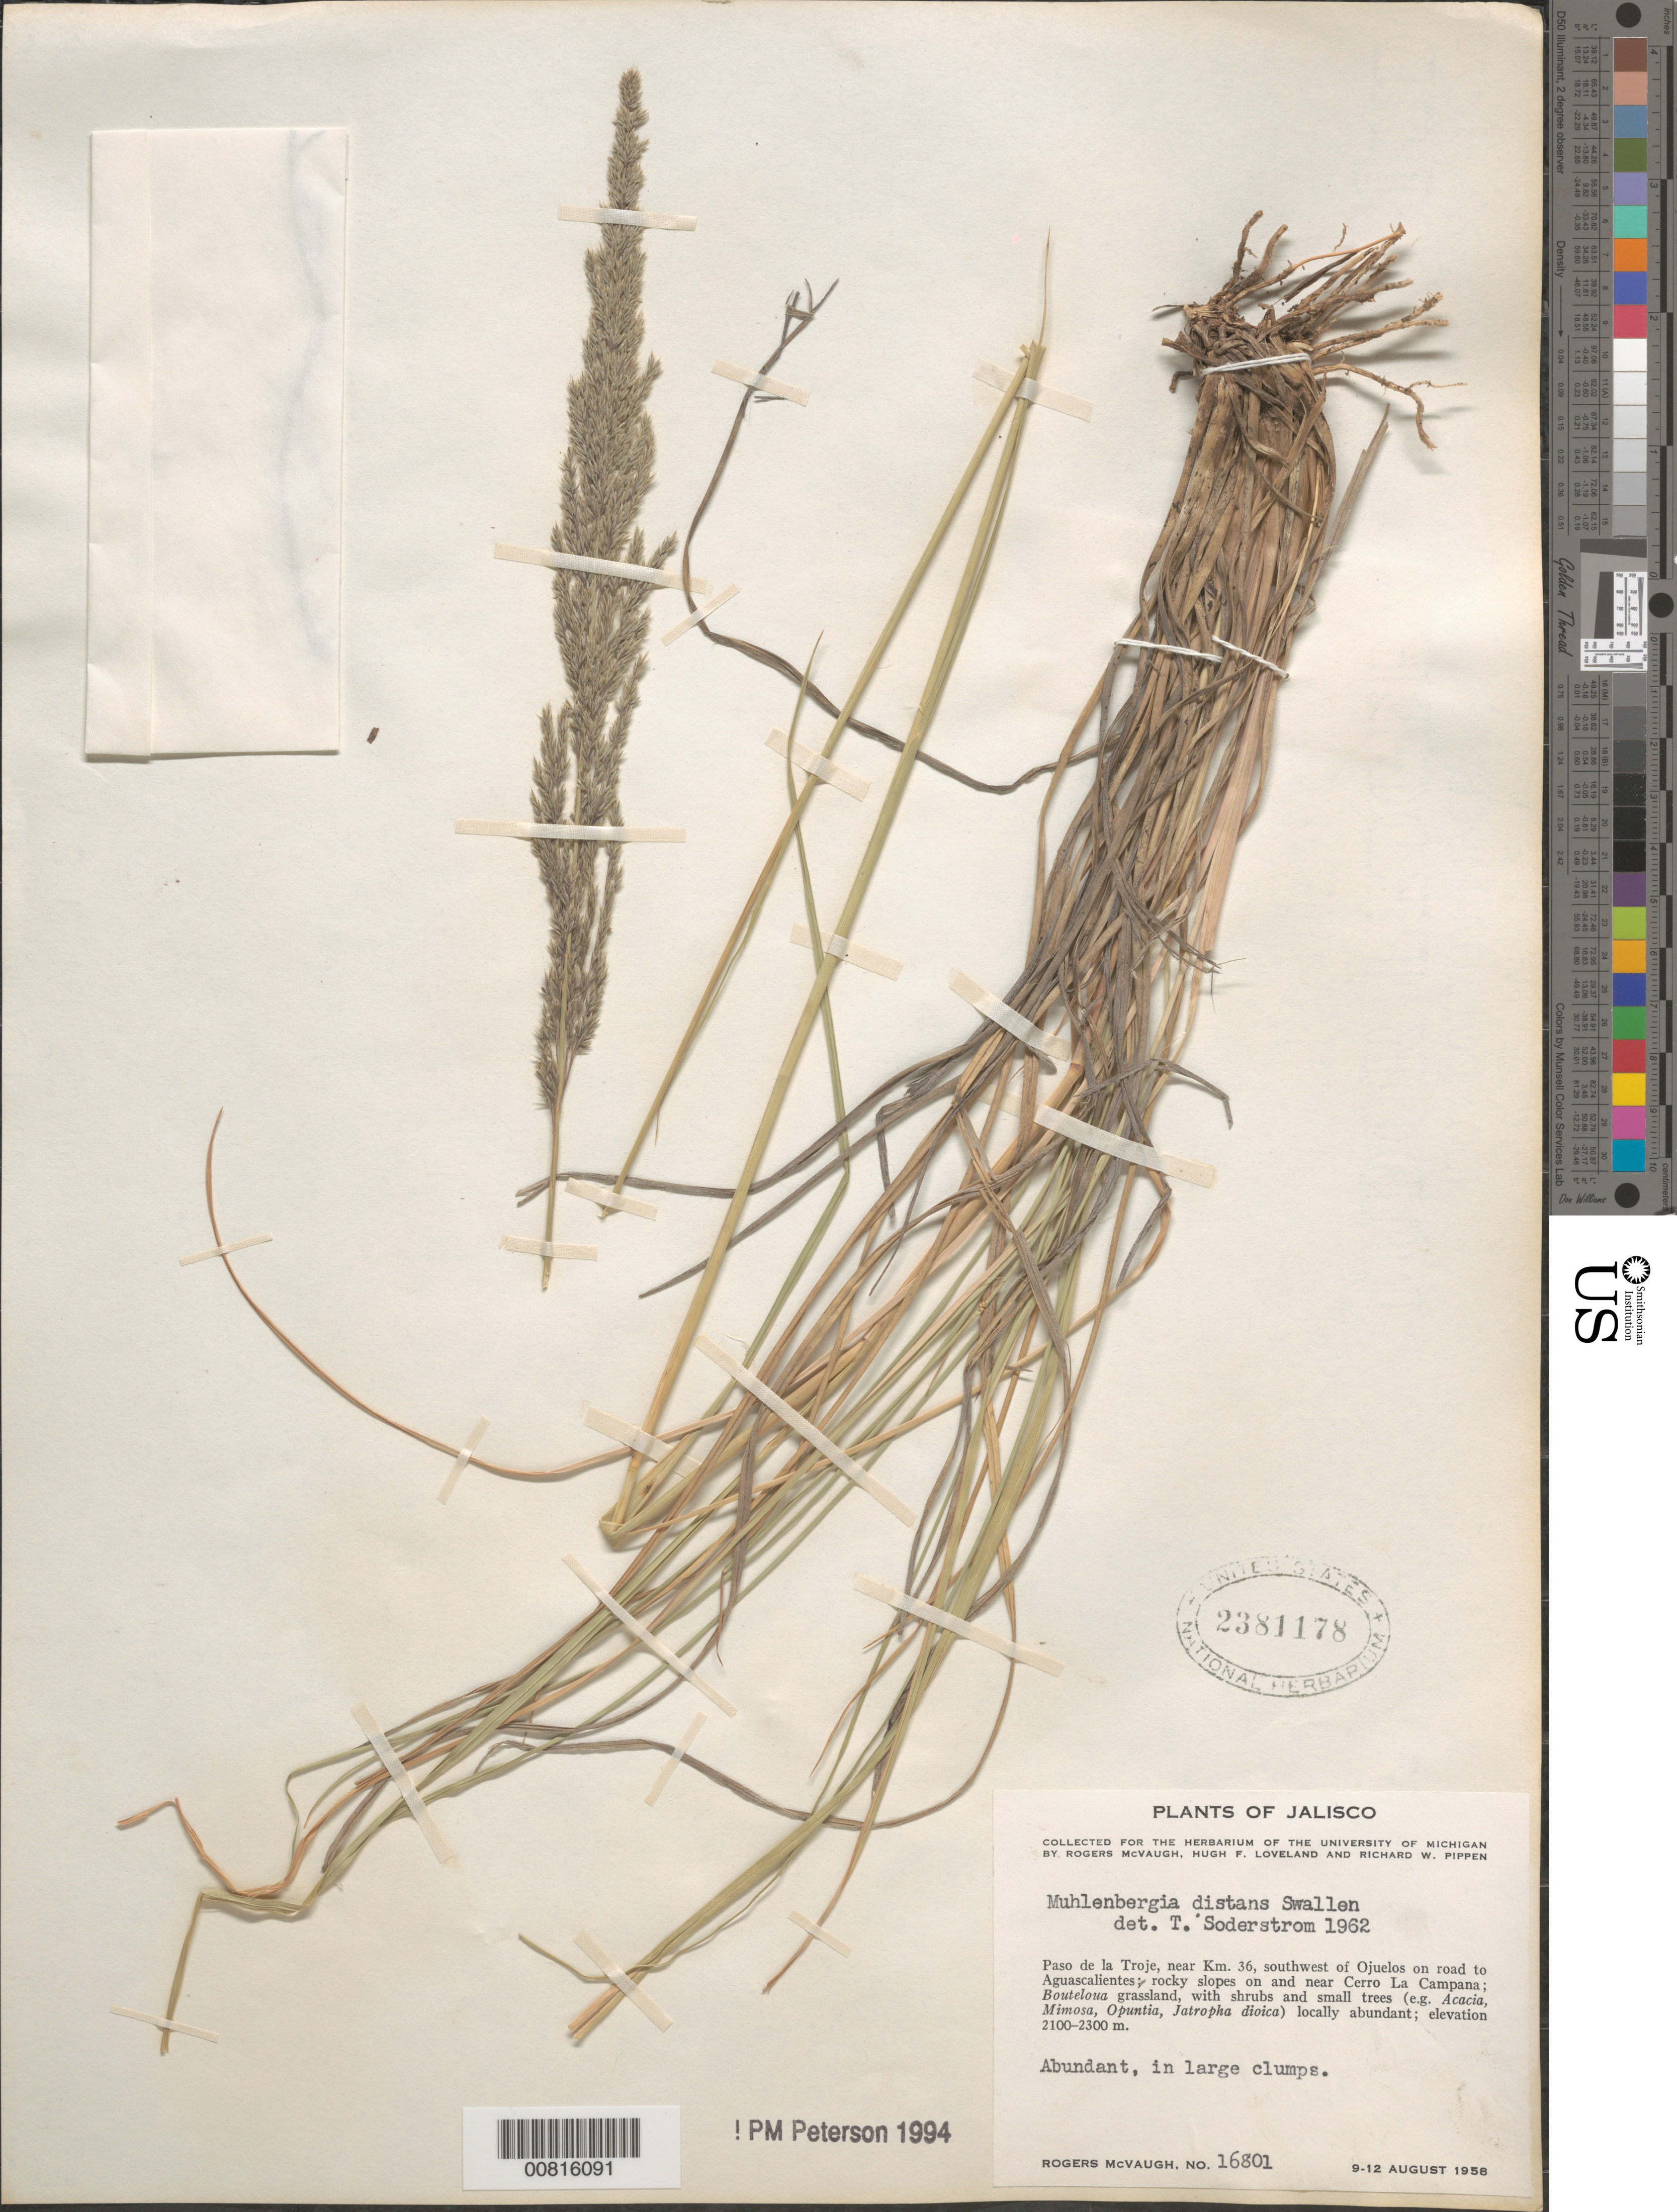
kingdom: Plantae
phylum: Tracheophyta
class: Liliopsida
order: Poales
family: Poaceae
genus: Muhlenbergia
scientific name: Muhlenbergia distans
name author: Swallen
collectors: R. McVaugh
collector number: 16801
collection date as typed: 09 Aug 1958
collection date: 1958-08-09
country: Mexico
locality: Paso de la Troje, near km 36, SW of Ojuelos on road to Aguascalientes, near Cerro de La Campana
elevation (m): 2100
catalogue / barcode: US 2381178